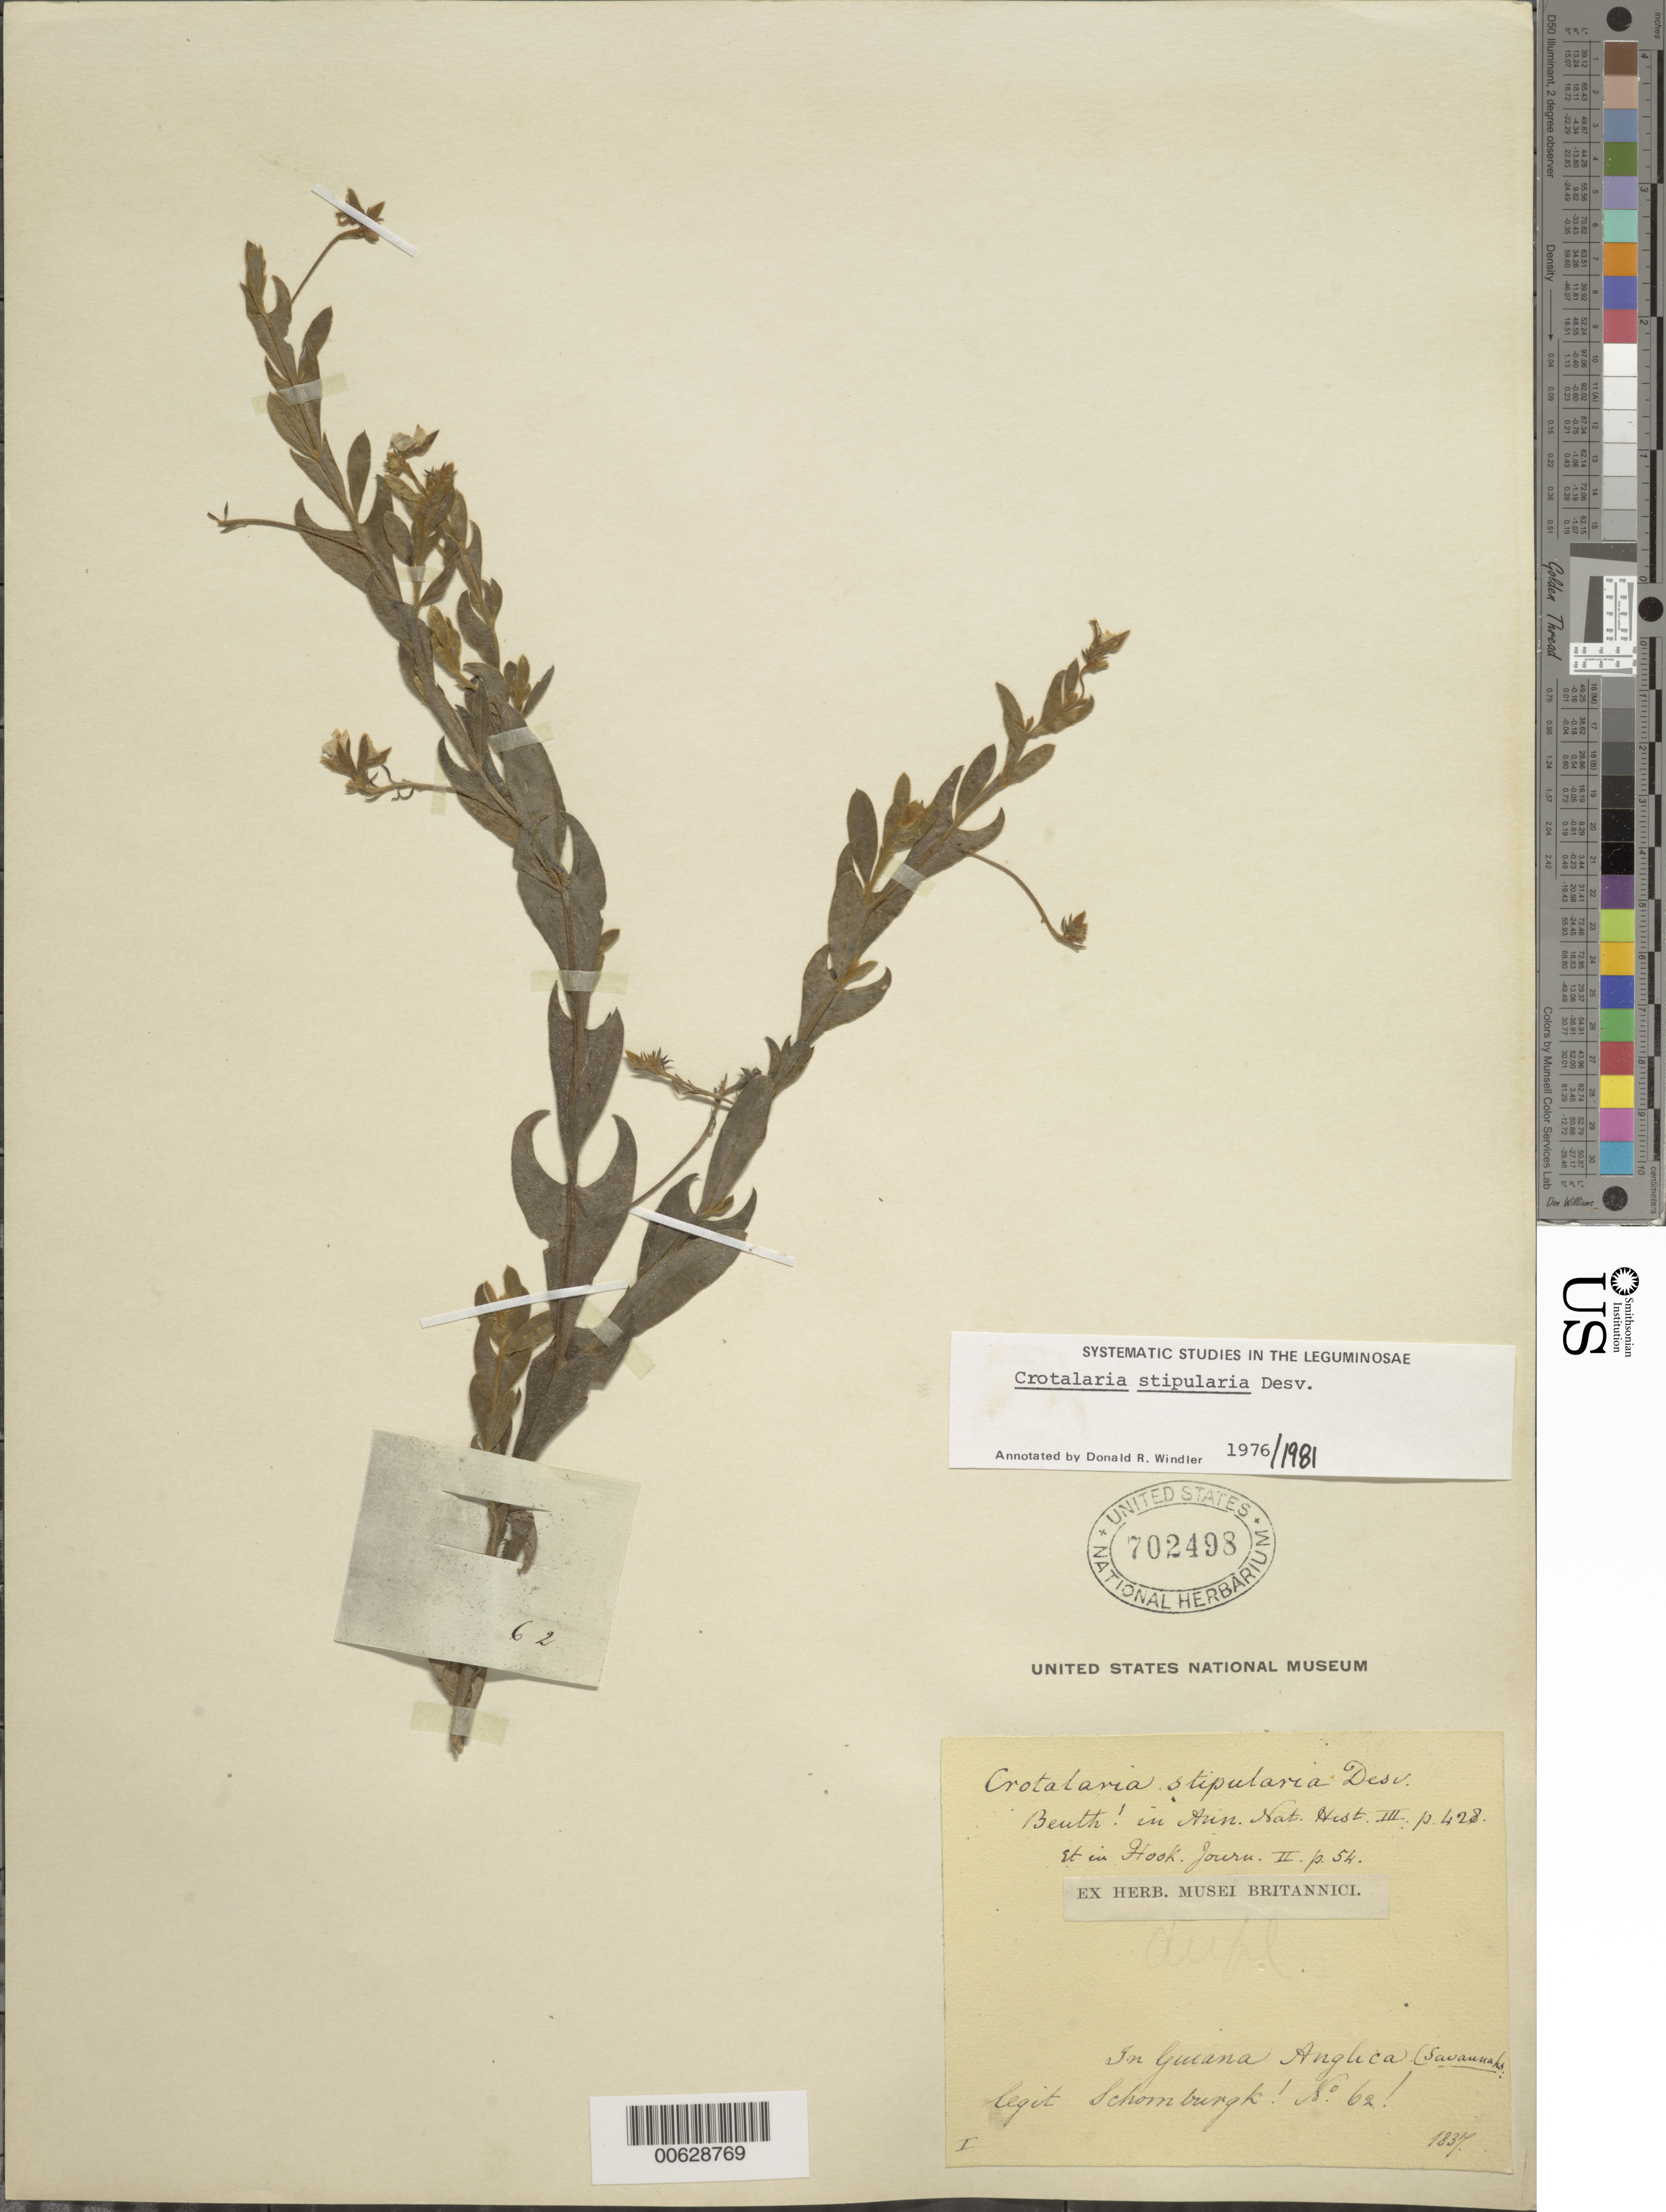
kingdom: Plantae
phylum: Tracheophyta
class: Magnoliopsida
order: Fabales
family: Fabaceae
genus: Crotalaria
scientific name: Crotalaria stipularia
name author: Desv.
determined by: Windler, D. R.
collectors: R. H. Schomburgk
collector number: I 62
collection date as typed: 1837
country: Guyana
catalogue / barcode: US 702498